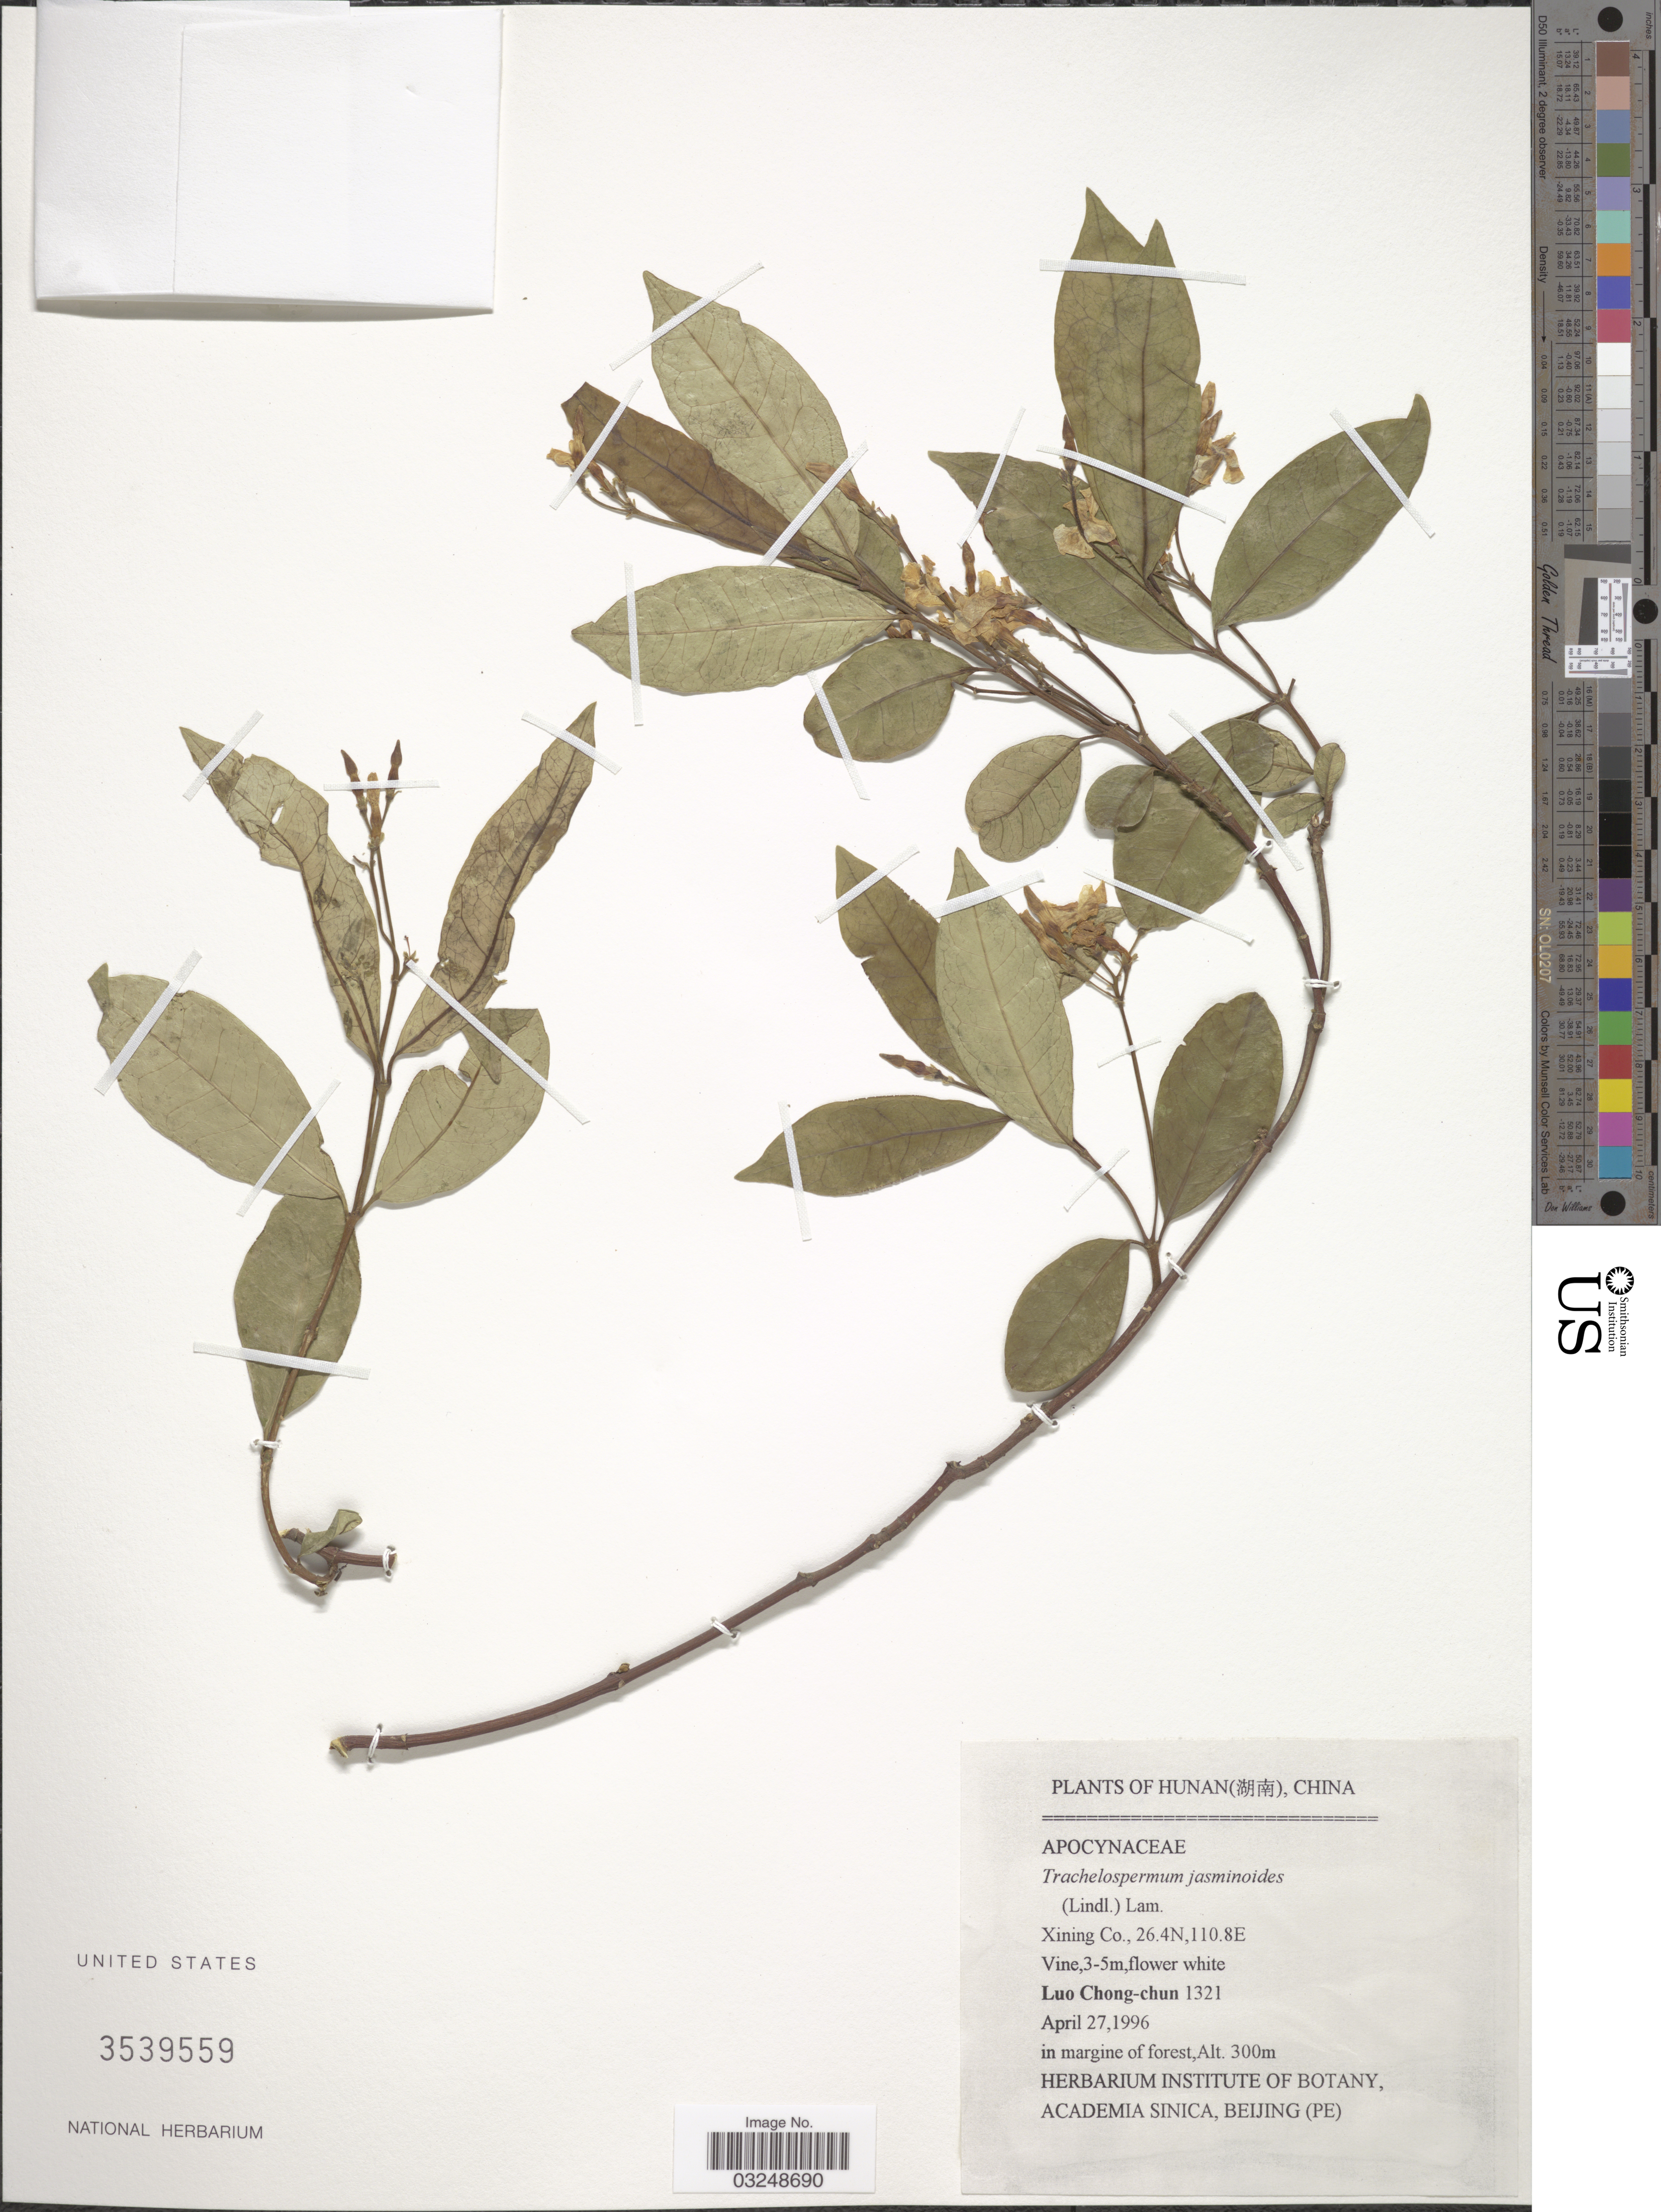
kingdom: Plantae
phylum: Tracheophyta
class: Magnoliopsida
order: Gentianales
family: Apocynaceae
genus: Trachelospermum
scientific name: Trachelospermum jasminoides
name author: (Lindl.) Lem.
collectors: L. Chong-Chun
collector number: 1321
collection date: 1996-04-27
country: China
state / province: Hunan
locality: Xining Co.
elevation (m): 300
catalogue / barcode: US 3539559